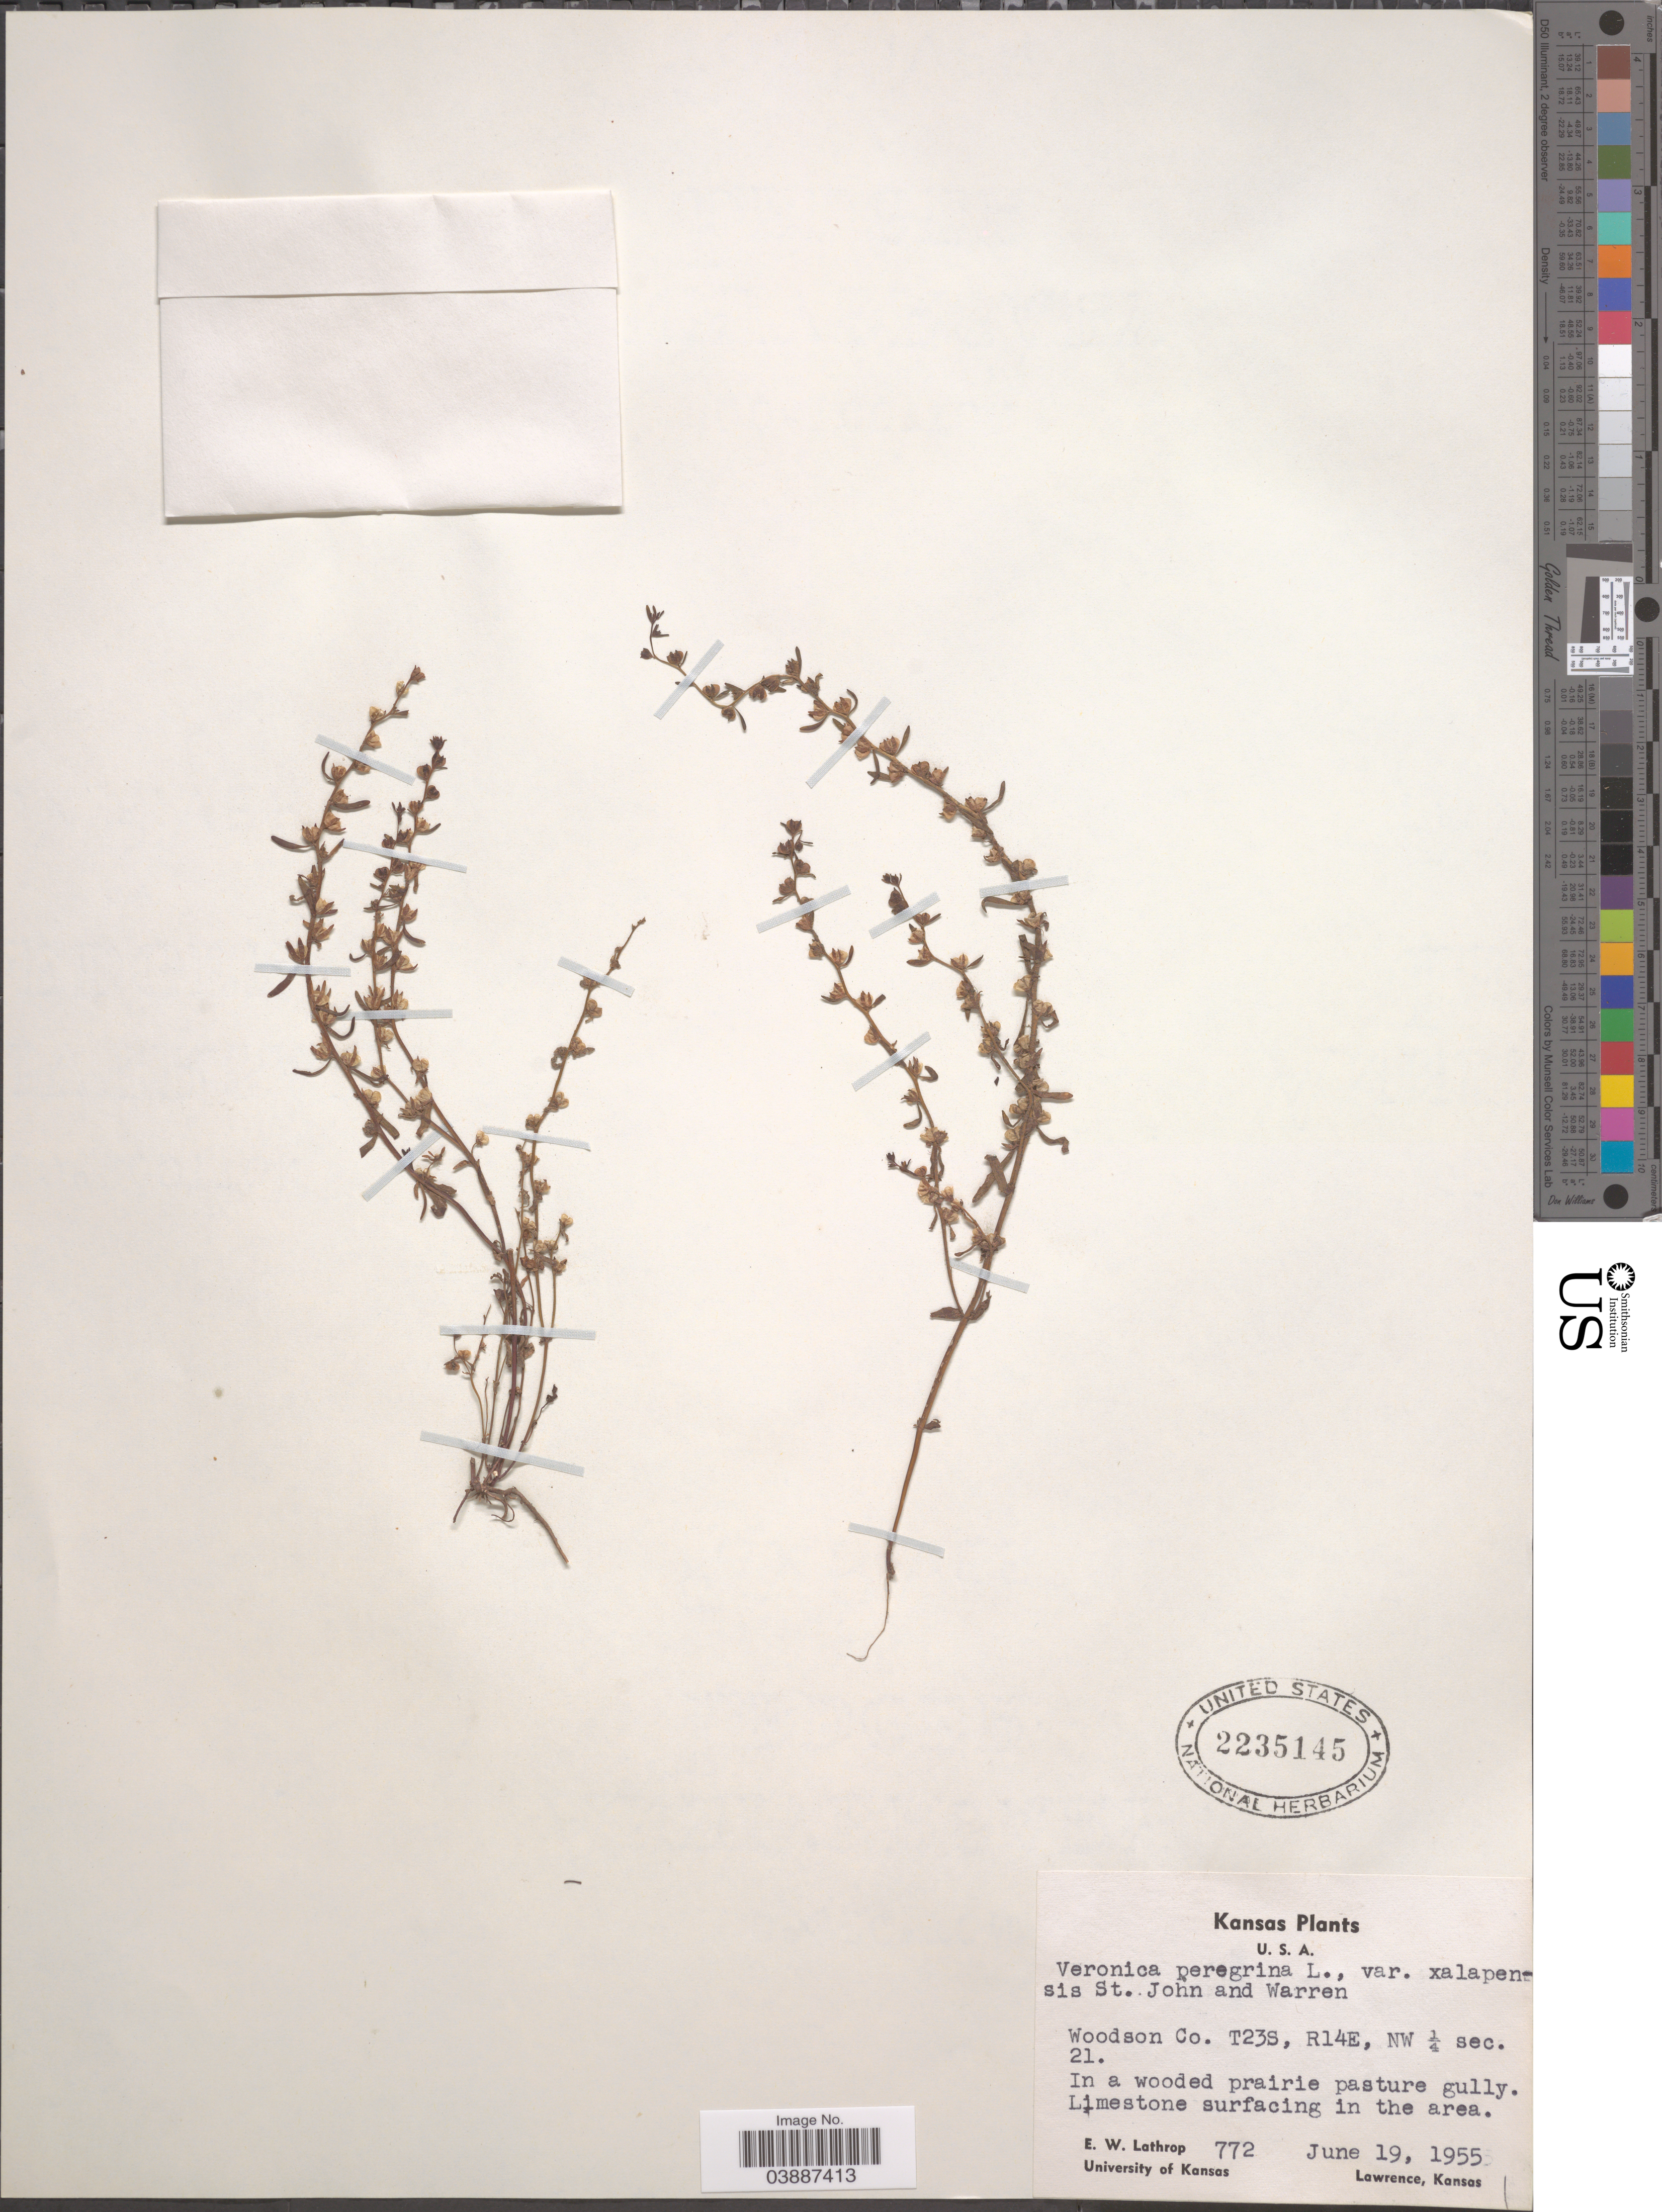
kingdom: Plantae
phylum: Tracheophyta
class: Magnoliopsida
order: Lamiales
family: Plantaginaceae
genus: Veronica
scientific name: Veronica peregrina var. xalapensis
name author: Kunth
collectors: E. W. Lathrop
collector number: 772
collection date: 1955-06-19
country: United States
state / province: Kansas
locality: Woodson Co. T23S, R14E, NW ¼ Sec. 21.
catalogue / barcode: US 2235145